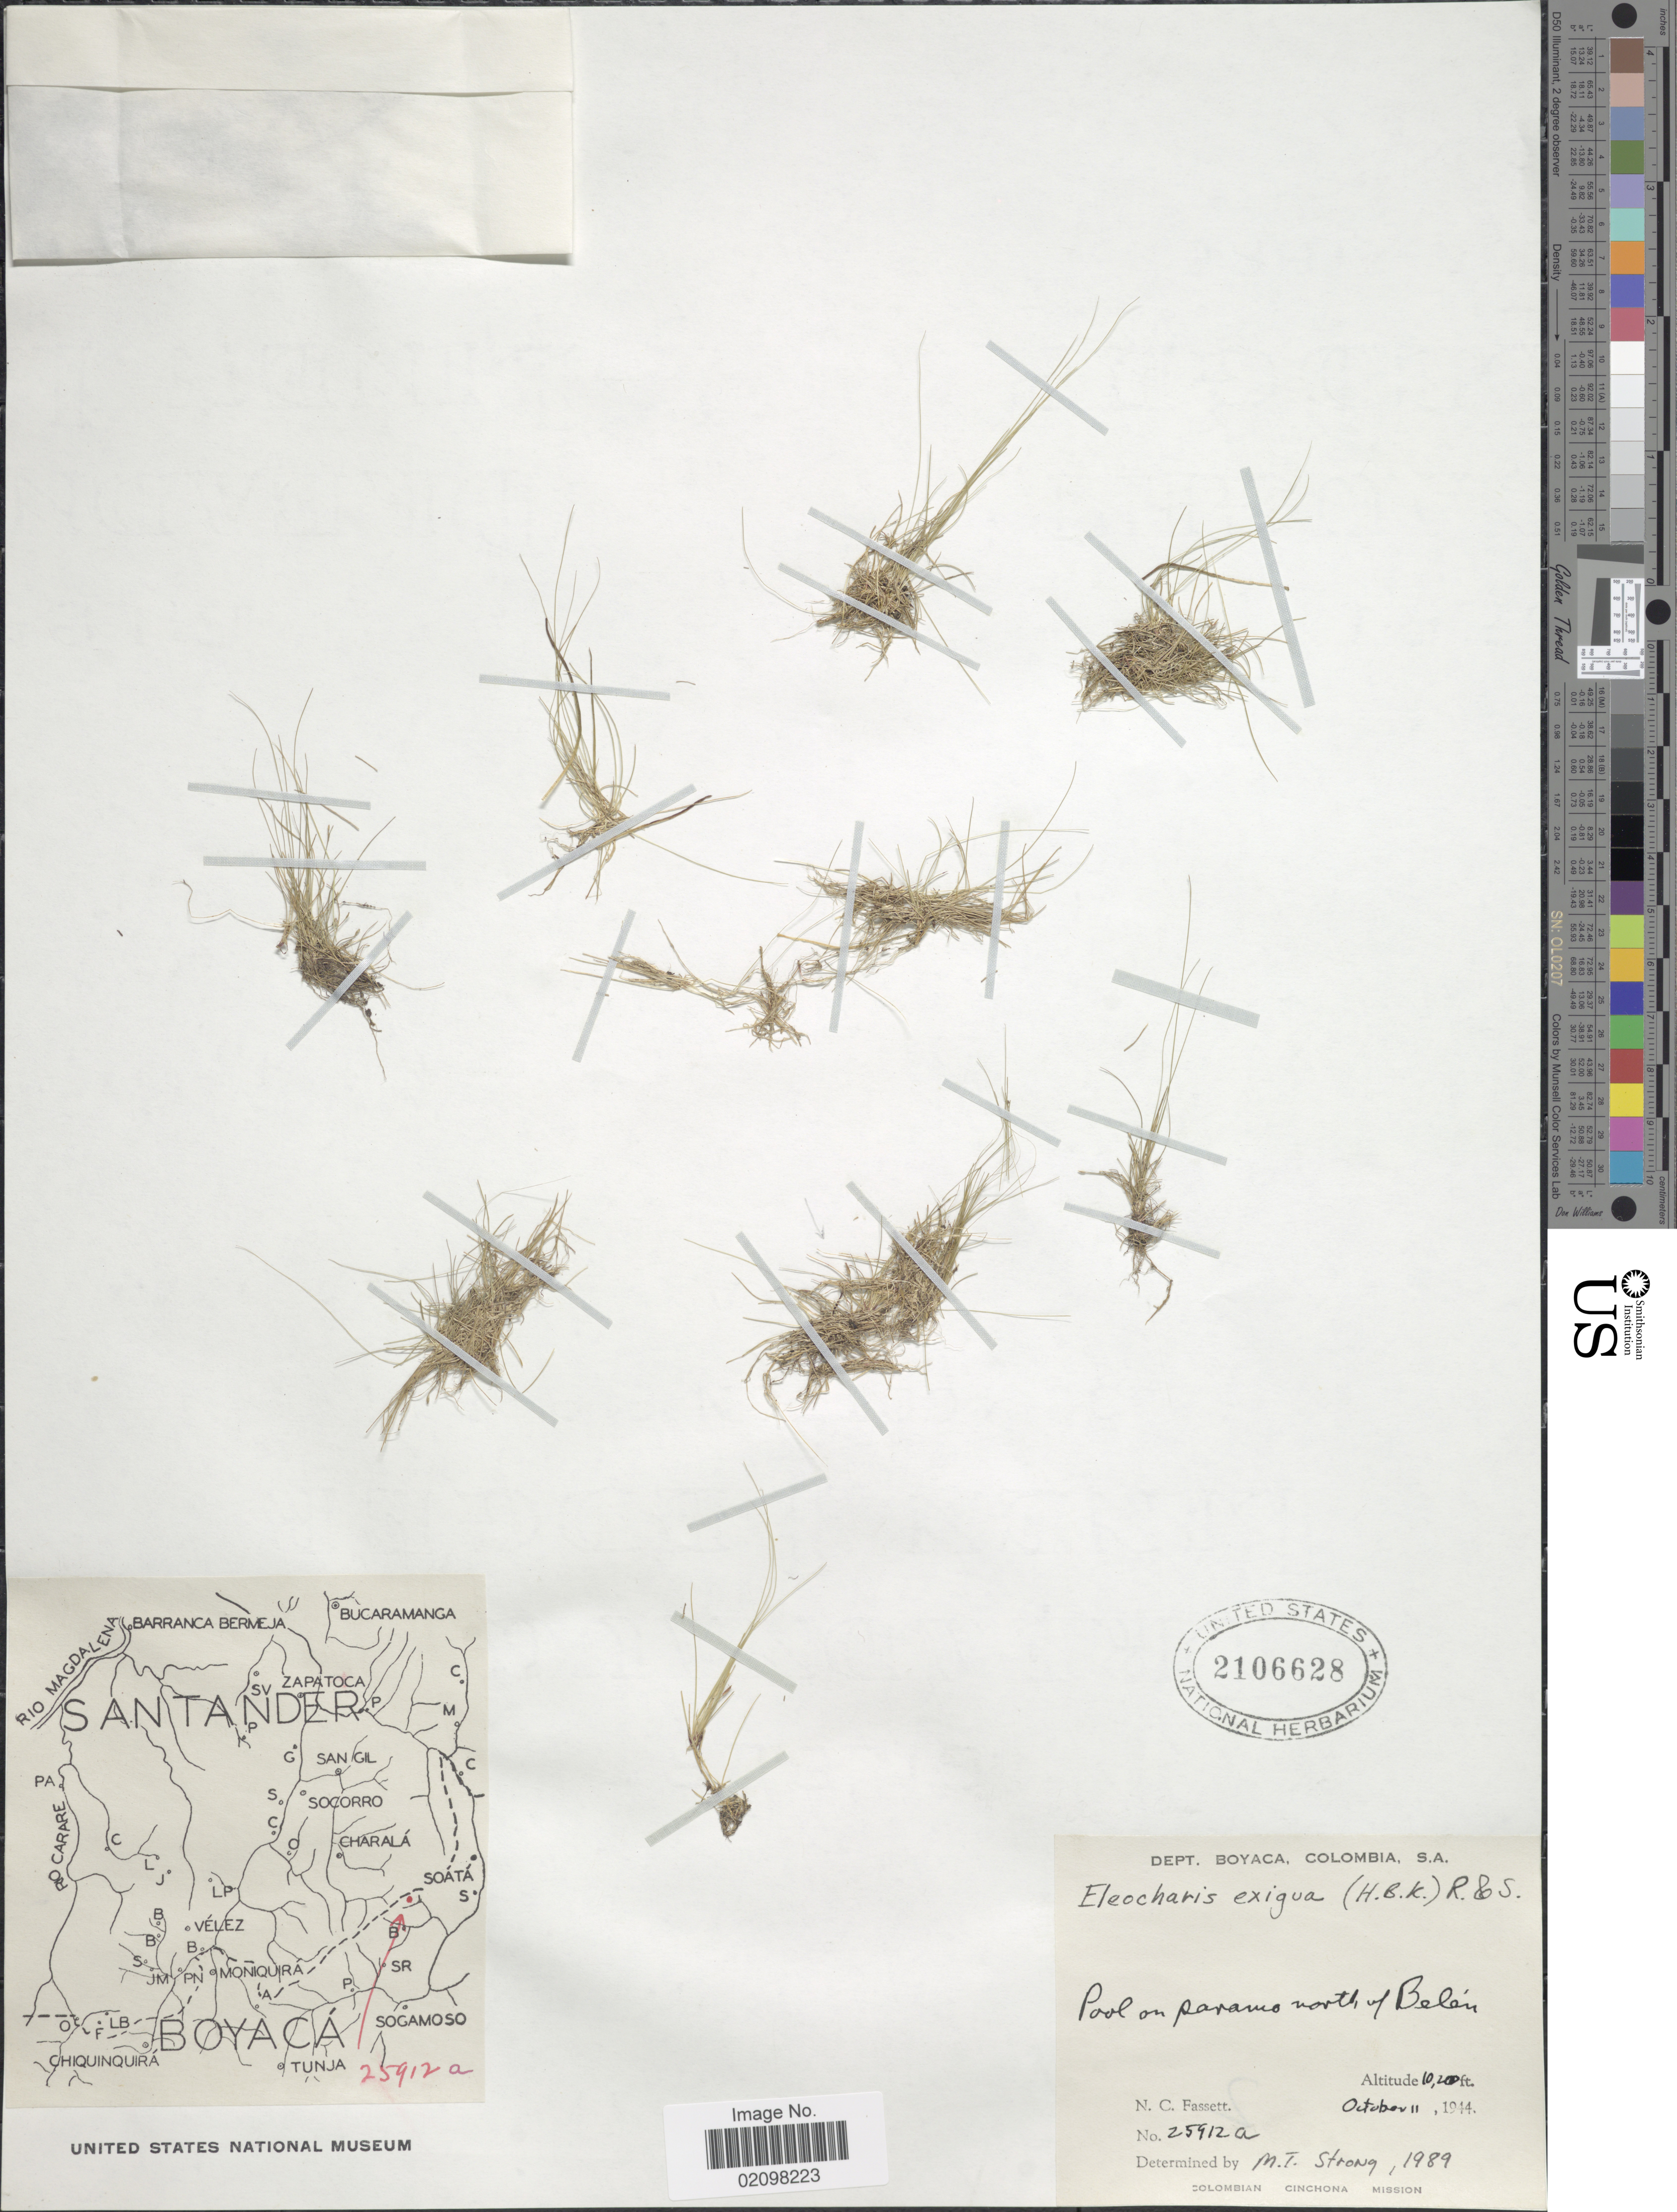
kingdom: Plantae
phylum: Tracheophyta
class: Liliopsida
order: Poales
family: Cyperaceae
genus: Eleocharis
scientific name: Eleocharis exigua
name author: (Kunth) Roem. & Schult.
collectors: N. C. Fassett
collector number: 25912a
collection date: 1944-10-11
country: Colombia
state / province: Boyacá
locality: Pool on paramo north of Belén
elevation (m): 3109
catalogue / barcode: US 2106628